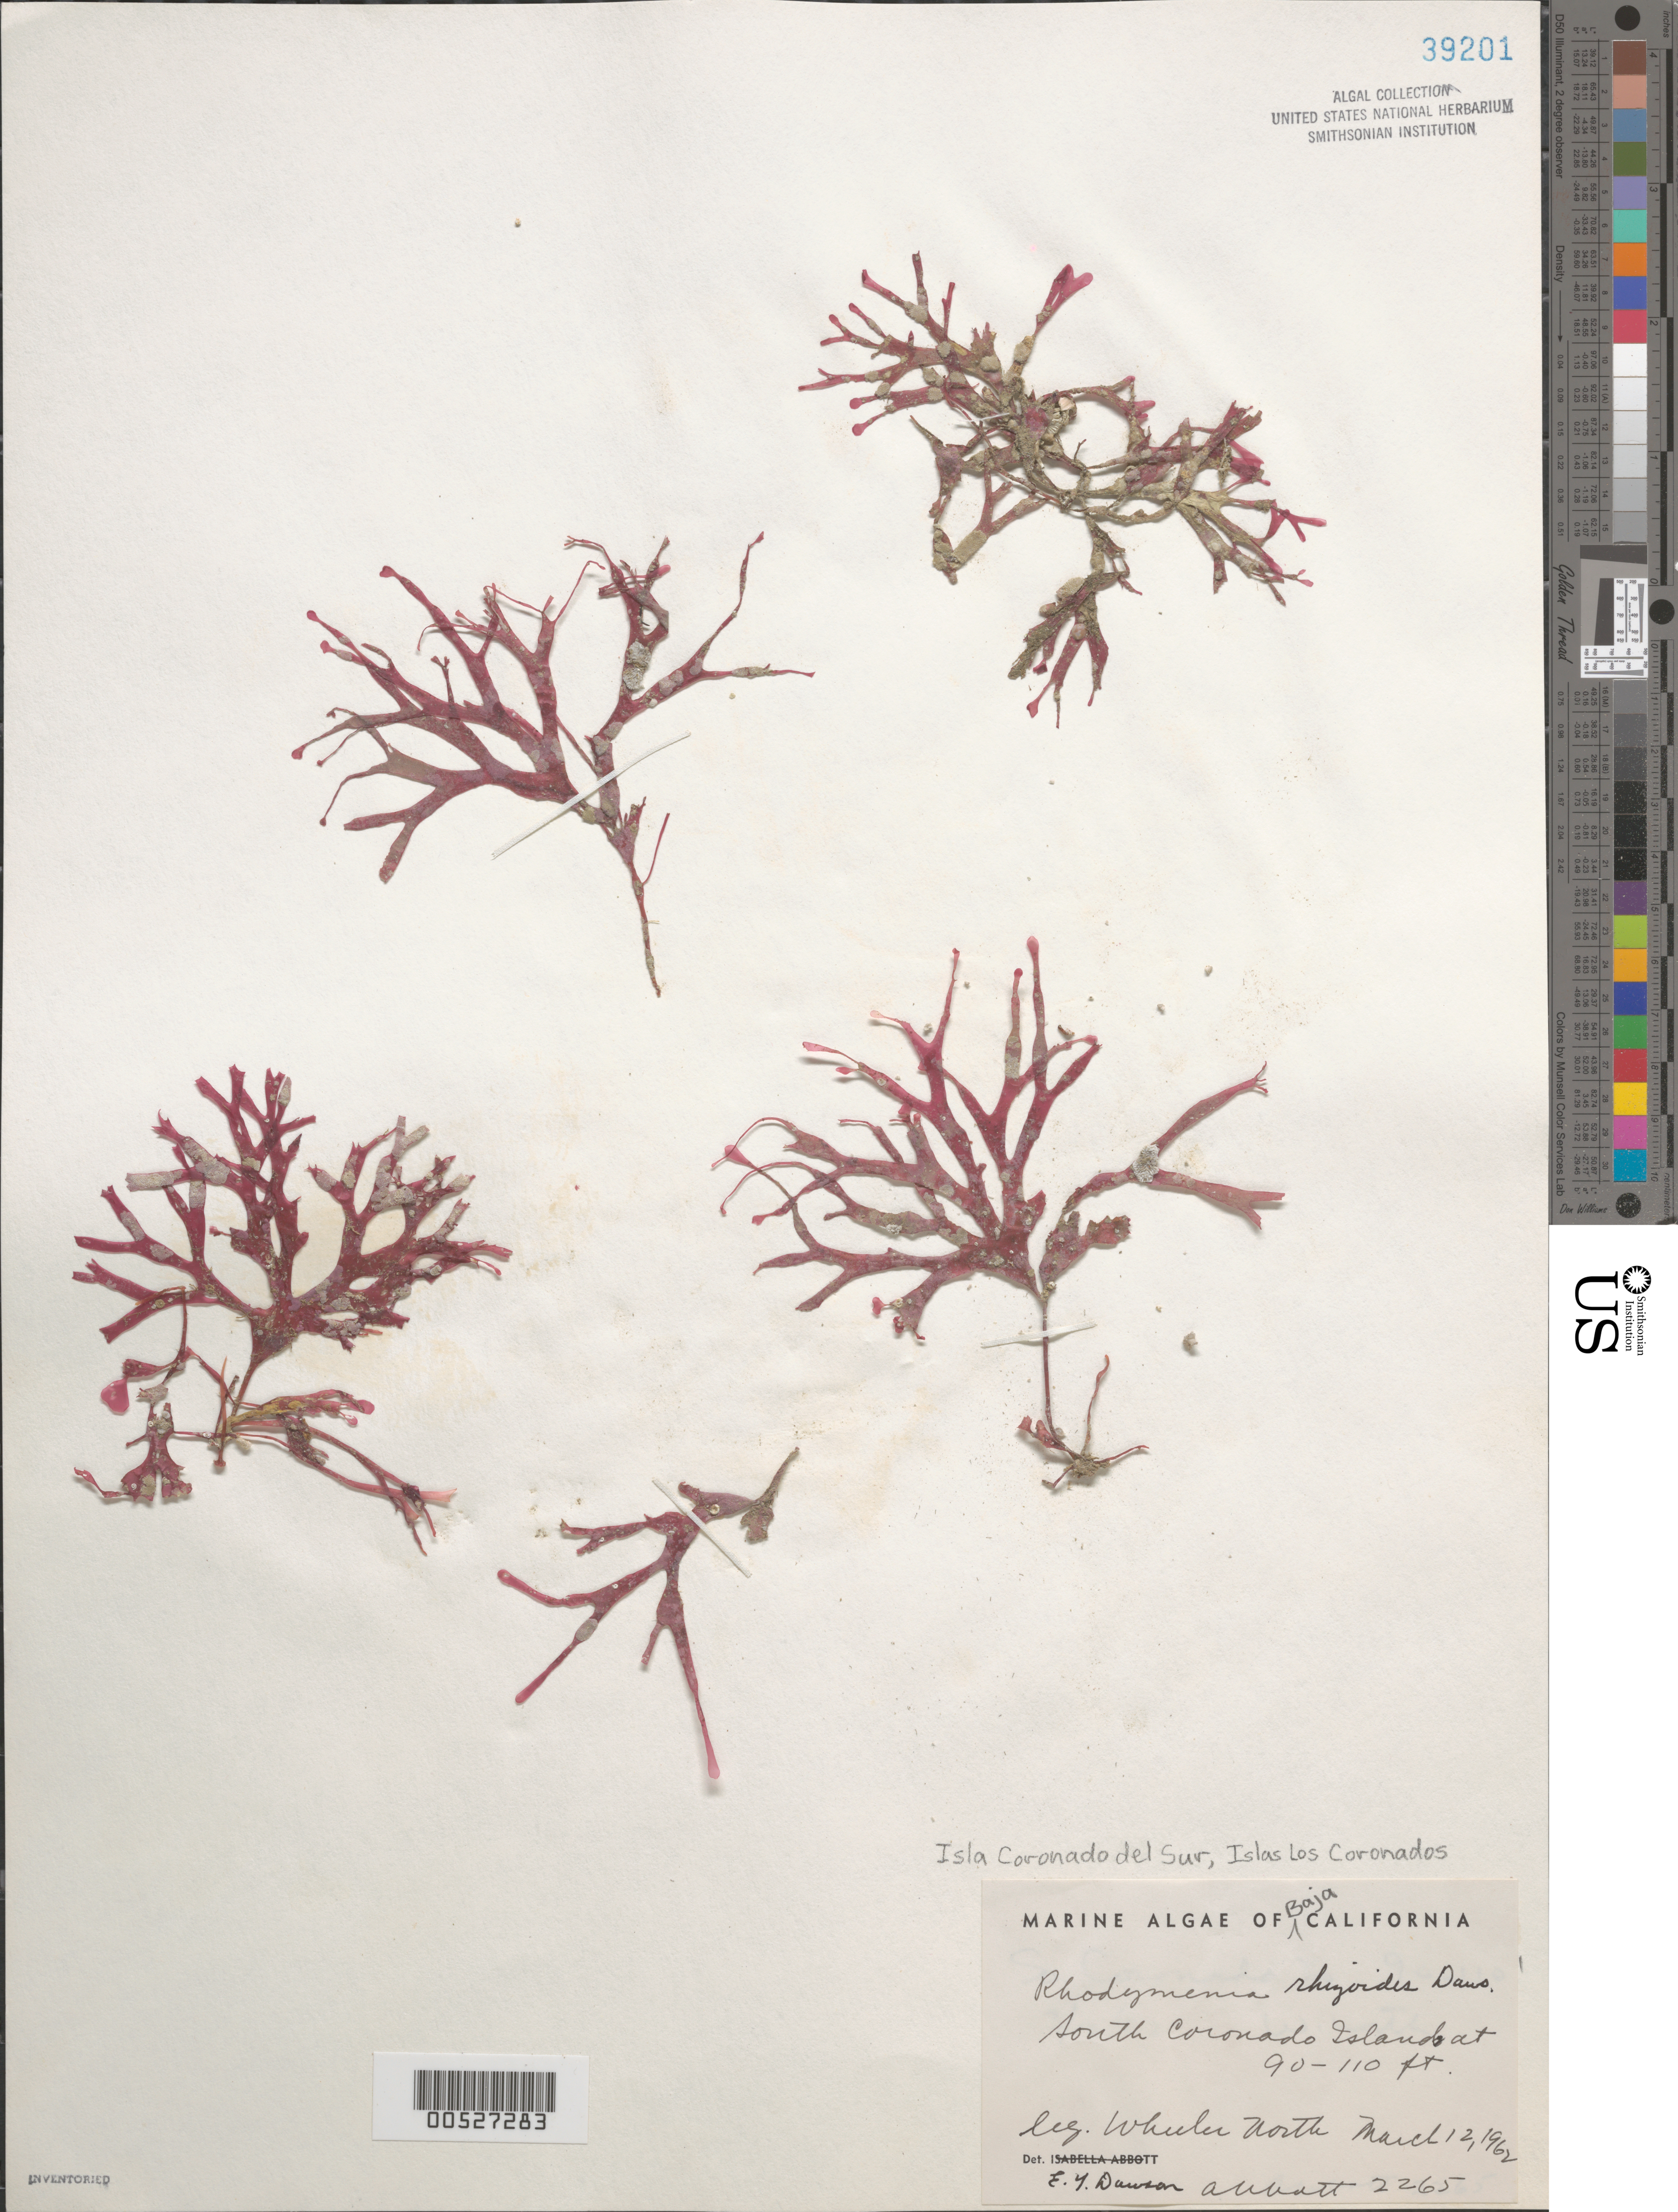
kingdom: Plantae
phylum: Rhodophyta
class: Florideophyceae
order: Rhodymeniales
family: Rhodymeniaceae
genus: Rhodymenia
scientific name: Rhodymenia rhizoides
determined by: Dawson, E. Y.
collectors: W. North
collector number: IAA 2265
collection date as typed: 12 Mar 1962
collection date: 1962-03-12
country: Mexico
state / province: Baja California Norte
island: Isla Coronado del Sur (South Coronado l.)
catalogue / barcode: US 39201